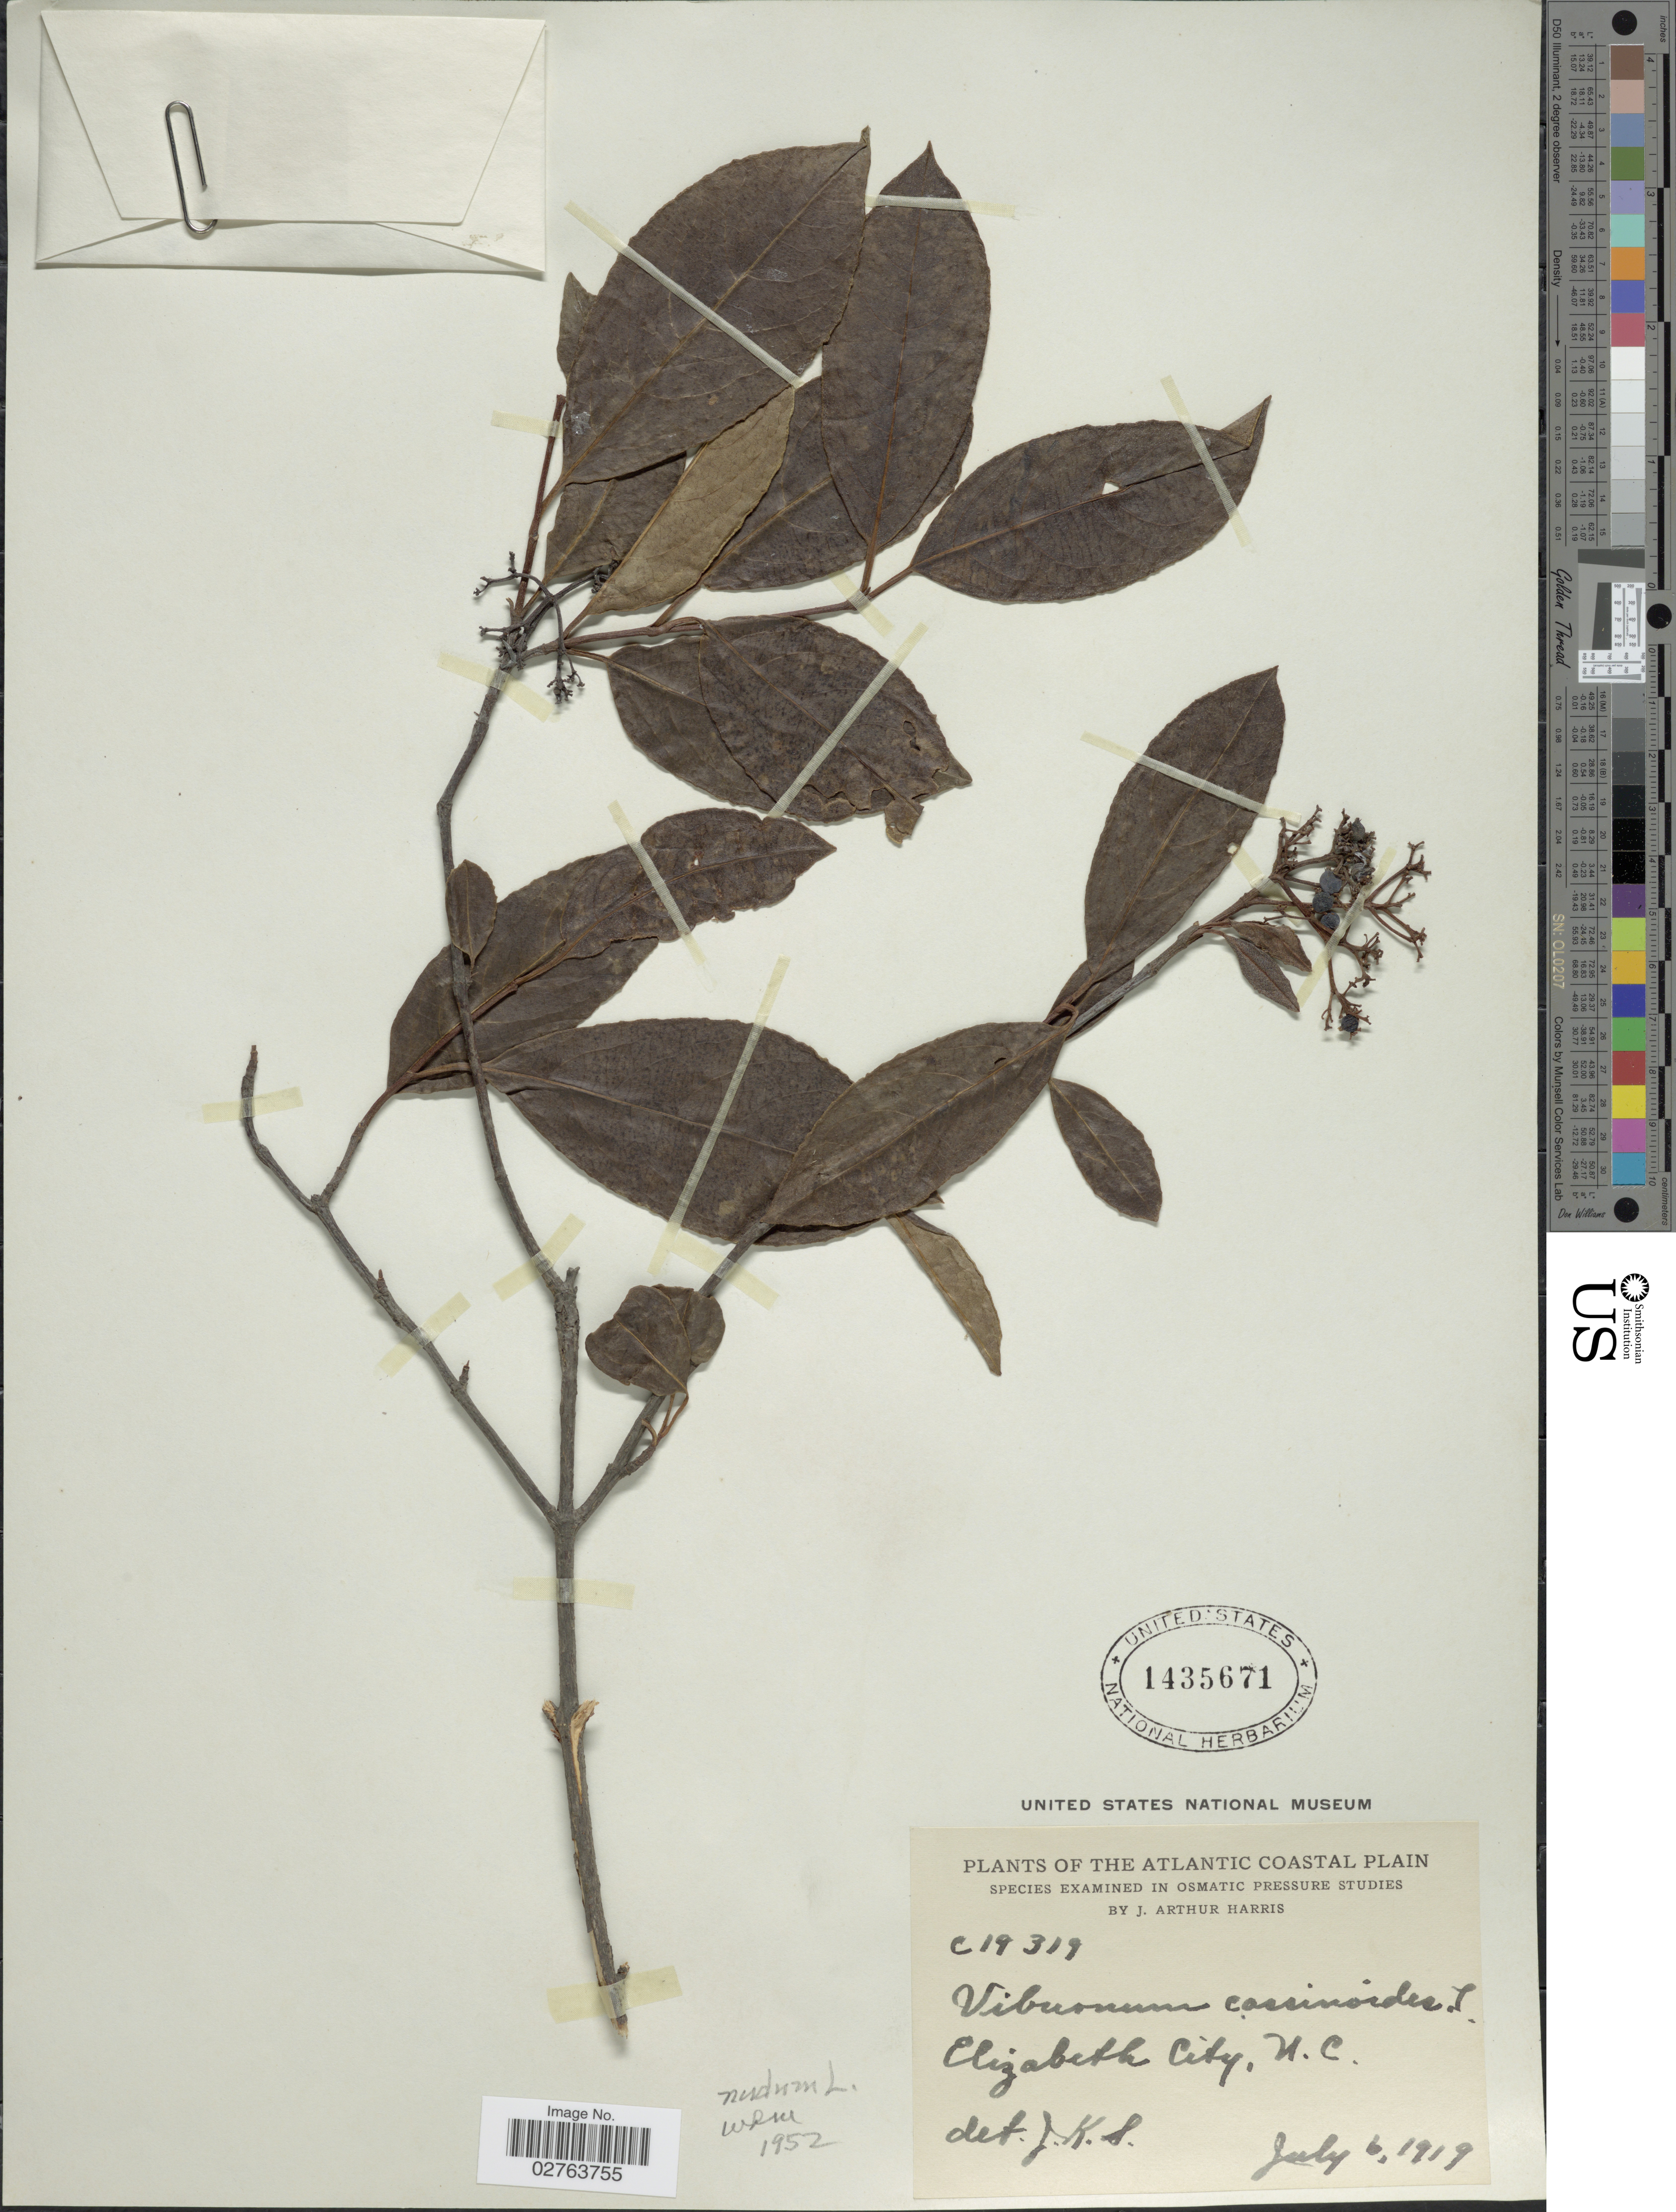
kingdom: Plantae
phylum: Tracheophyta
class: Magnoliopsida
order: Dipsacales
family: Viburnaceae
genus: Viburnum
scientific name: Viburnum nudum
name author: L.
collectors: A. J. Harris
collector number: C19319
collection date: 1919-07-06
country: United States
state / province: North Carolina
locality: Atlantic Coastal Plain. Elizabeth City.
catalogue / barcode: US 1435671